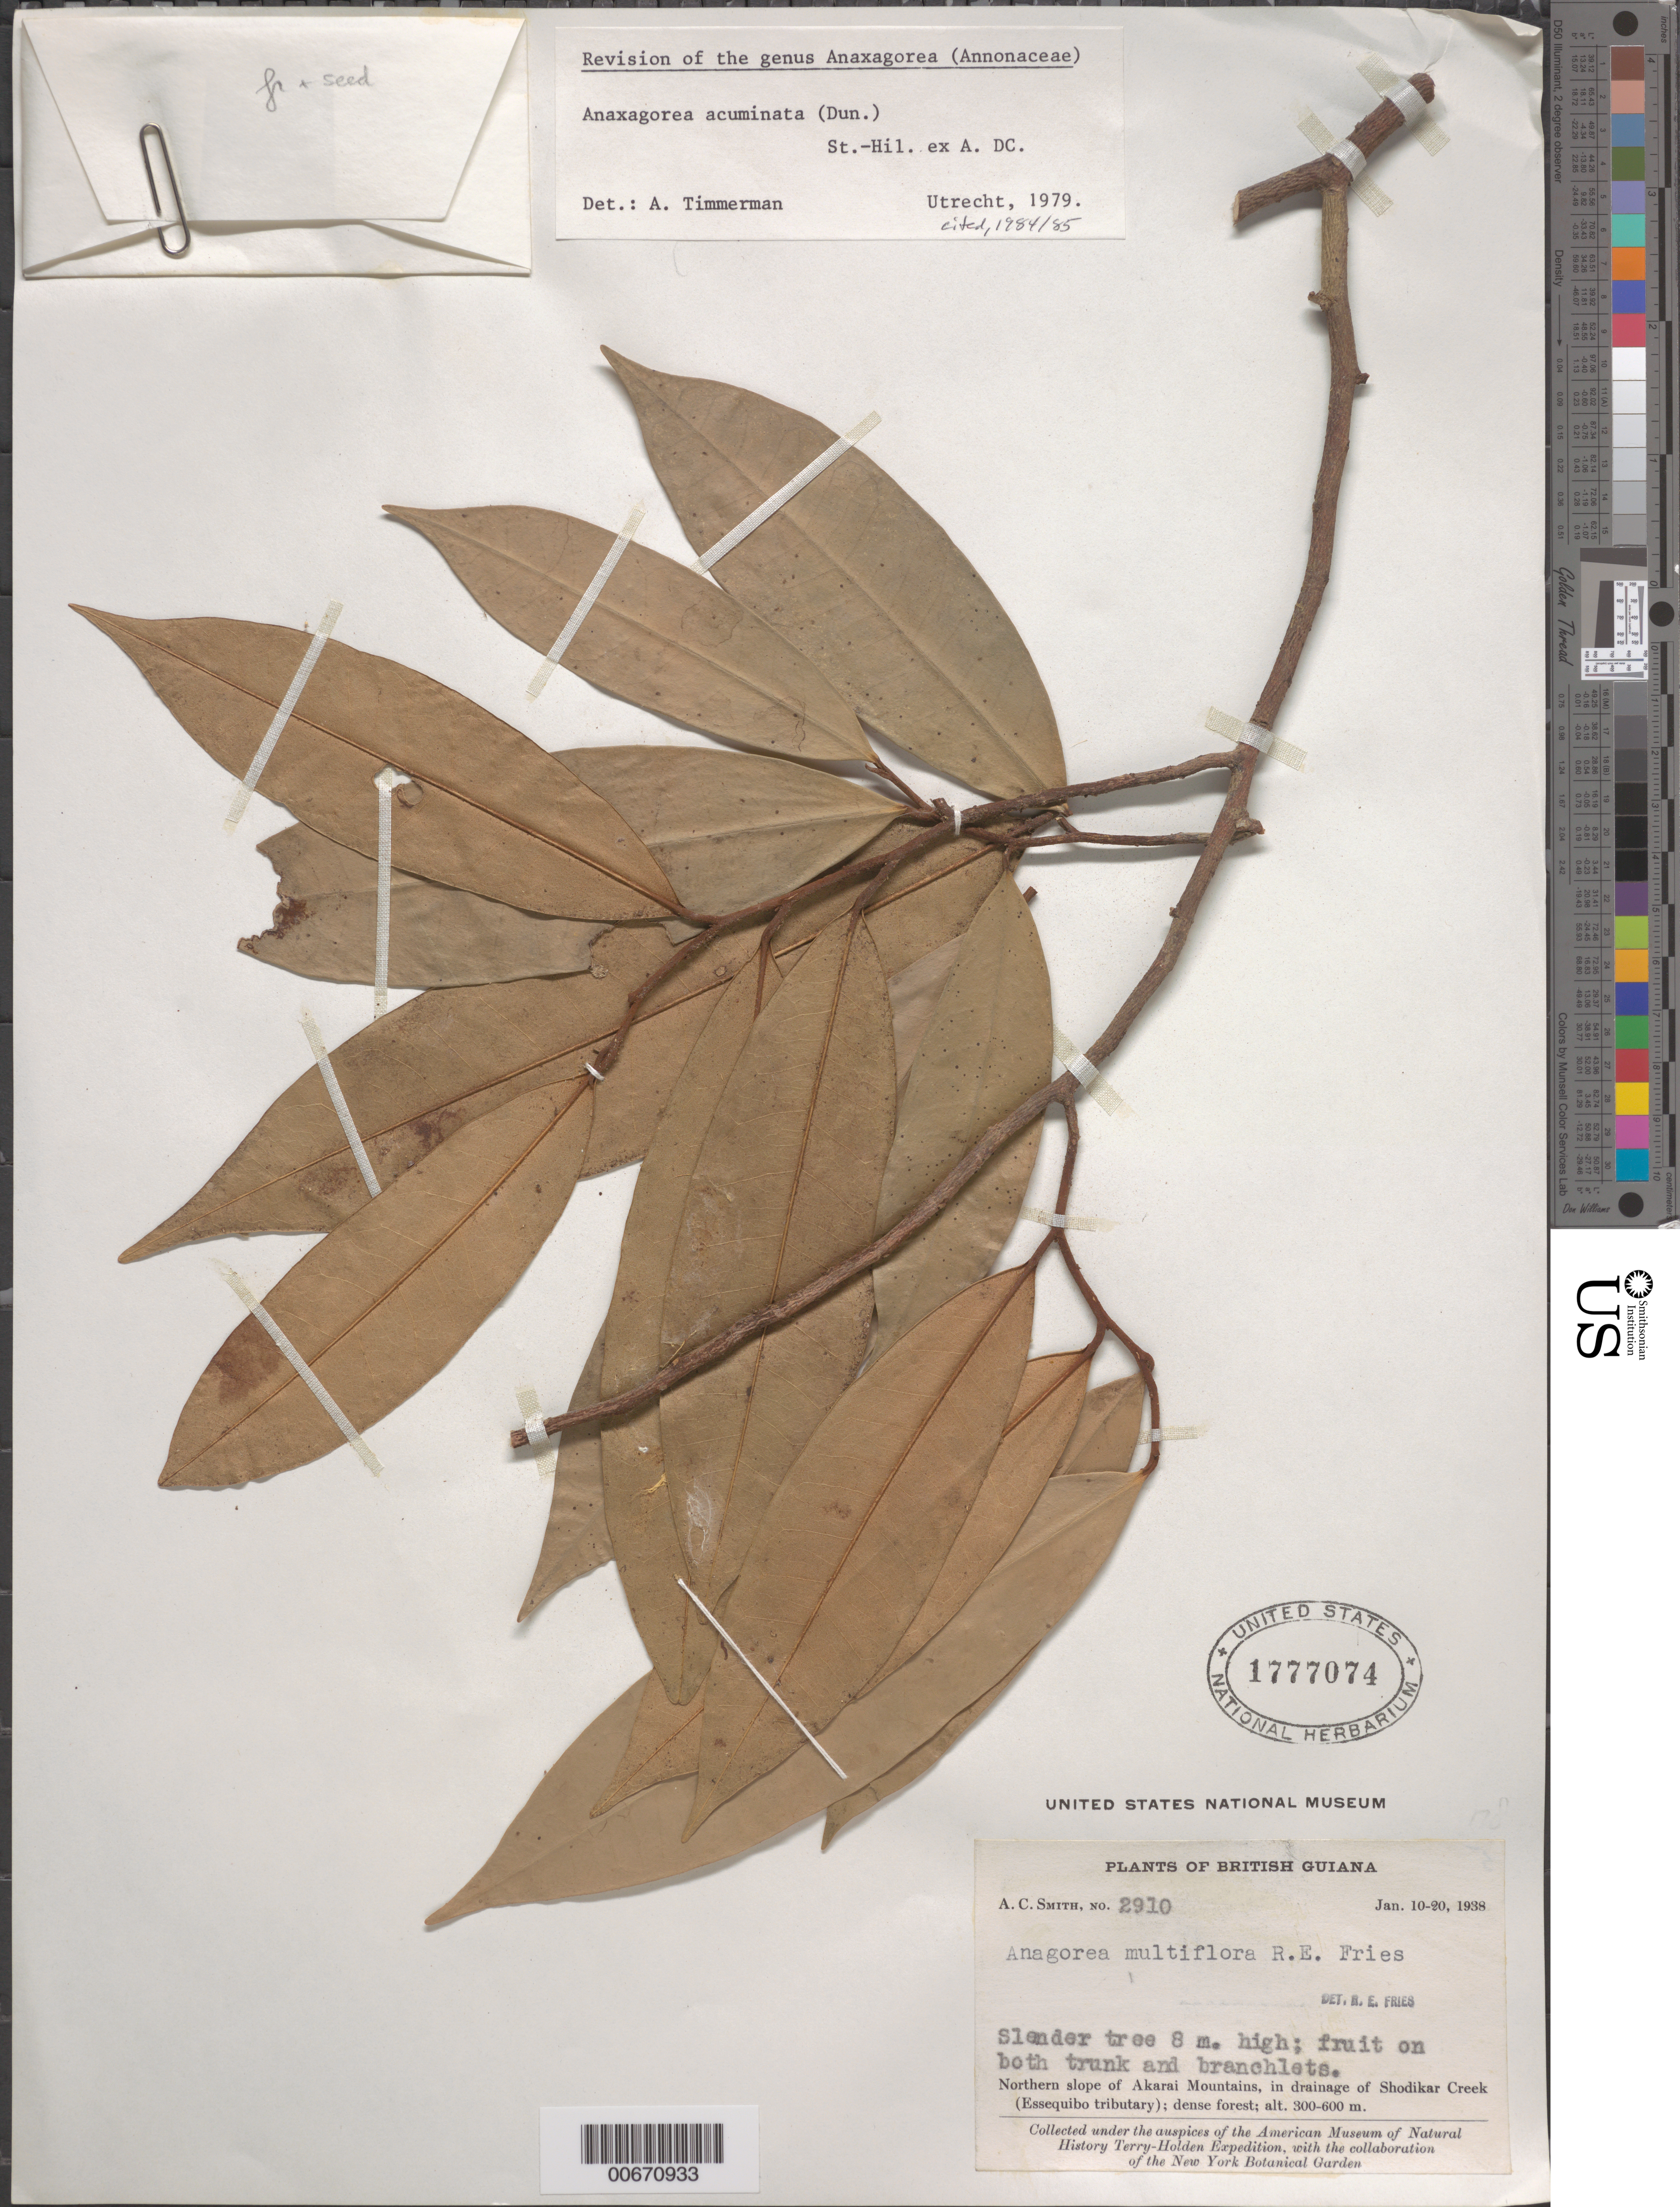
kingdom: Plantae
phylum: Tracheophyta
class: Magnoliopsida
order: Magnoliales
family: Annonaceae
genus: Anaxagorea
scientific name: Anaxagorea acuminata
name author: (Dunal) A. DC.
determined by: Timmerman, A.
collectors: A. C. Smith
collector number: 2910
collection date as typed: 10-Jan-38 to 22-Jan-38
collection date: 1938-01-10/1938-01-22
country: Guyana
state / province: U. Takutu-U. Essequibo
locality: Akarai Mts., N slope; in drainage of Shodikar Creek (Essequibo tributary)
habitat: Dense forest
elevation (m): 300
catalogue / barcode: US 1777074